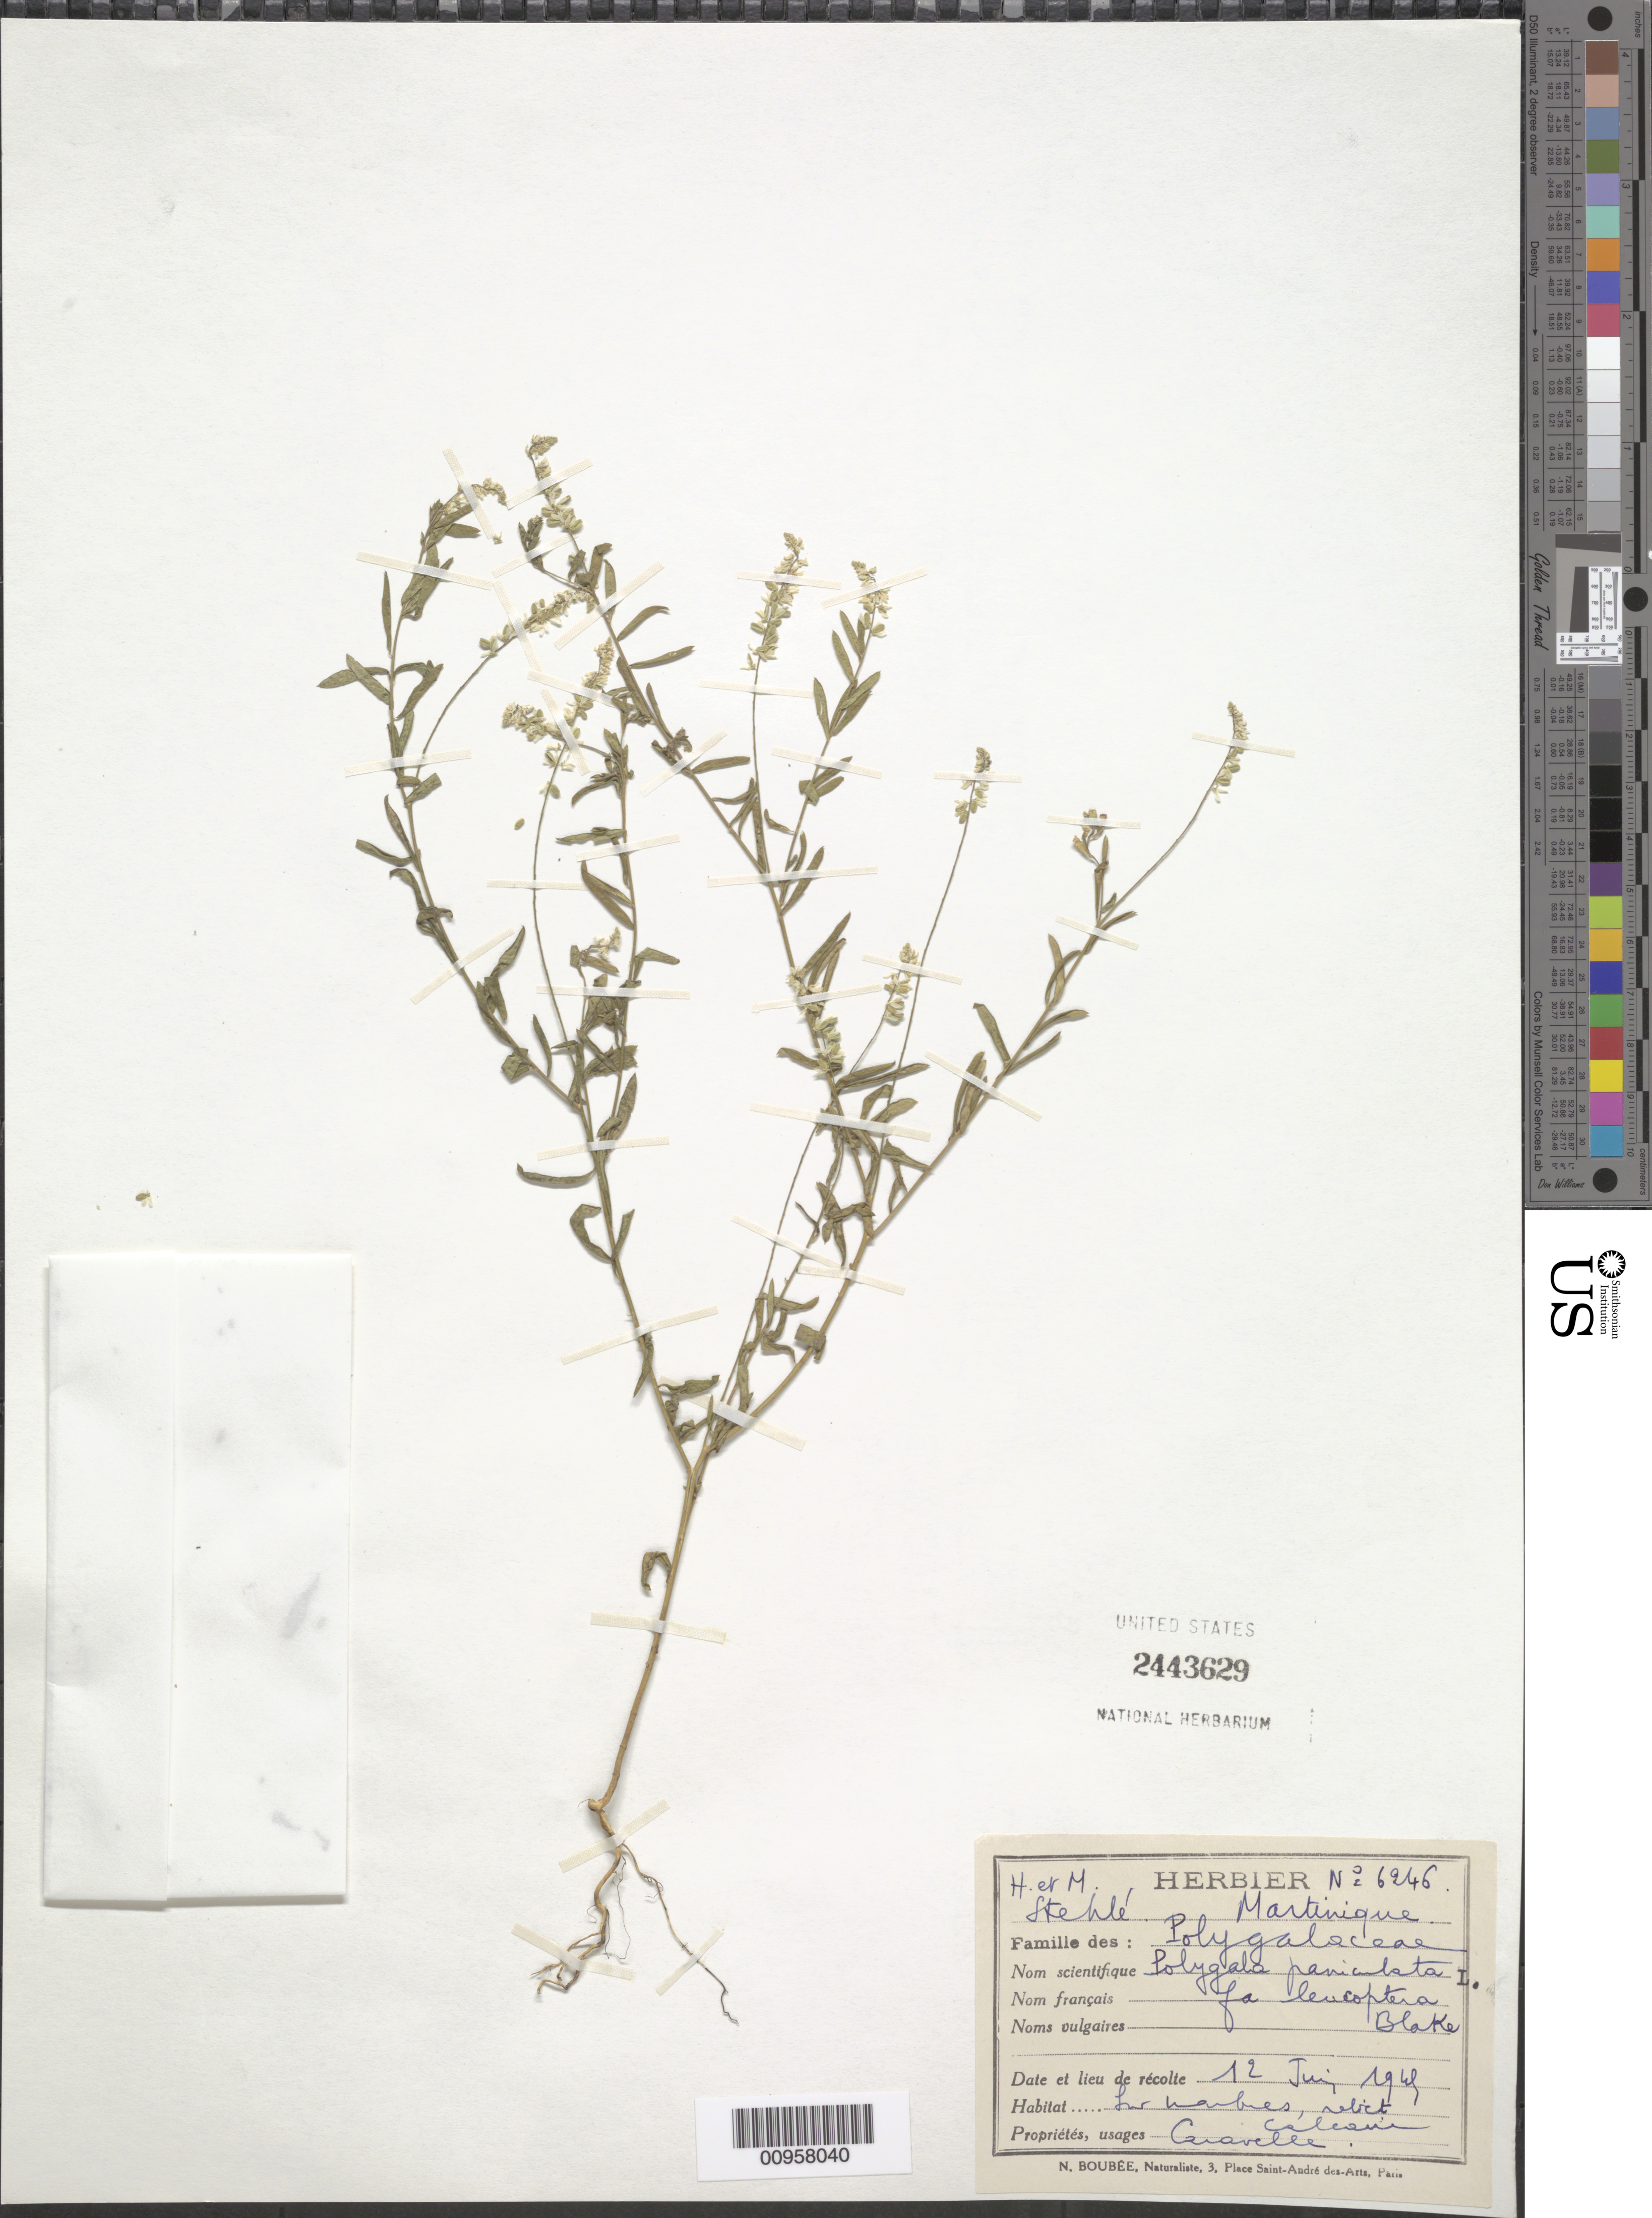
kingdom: Plantae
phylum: Tracheophyta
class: Magnoliopsida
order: Fabales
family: Polygalaceae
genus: Polygala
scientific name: Polygala paniculata f. leucoptera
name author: S.F. Blake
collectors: H. Stehlé & M. Stehlé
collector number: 6246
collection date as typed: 12 Jun 1949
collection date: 1949-06-12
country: Martinique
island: Martinique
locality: Caravelle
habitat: Sur marbes, "relect calcairie"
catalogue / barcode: US 2443629